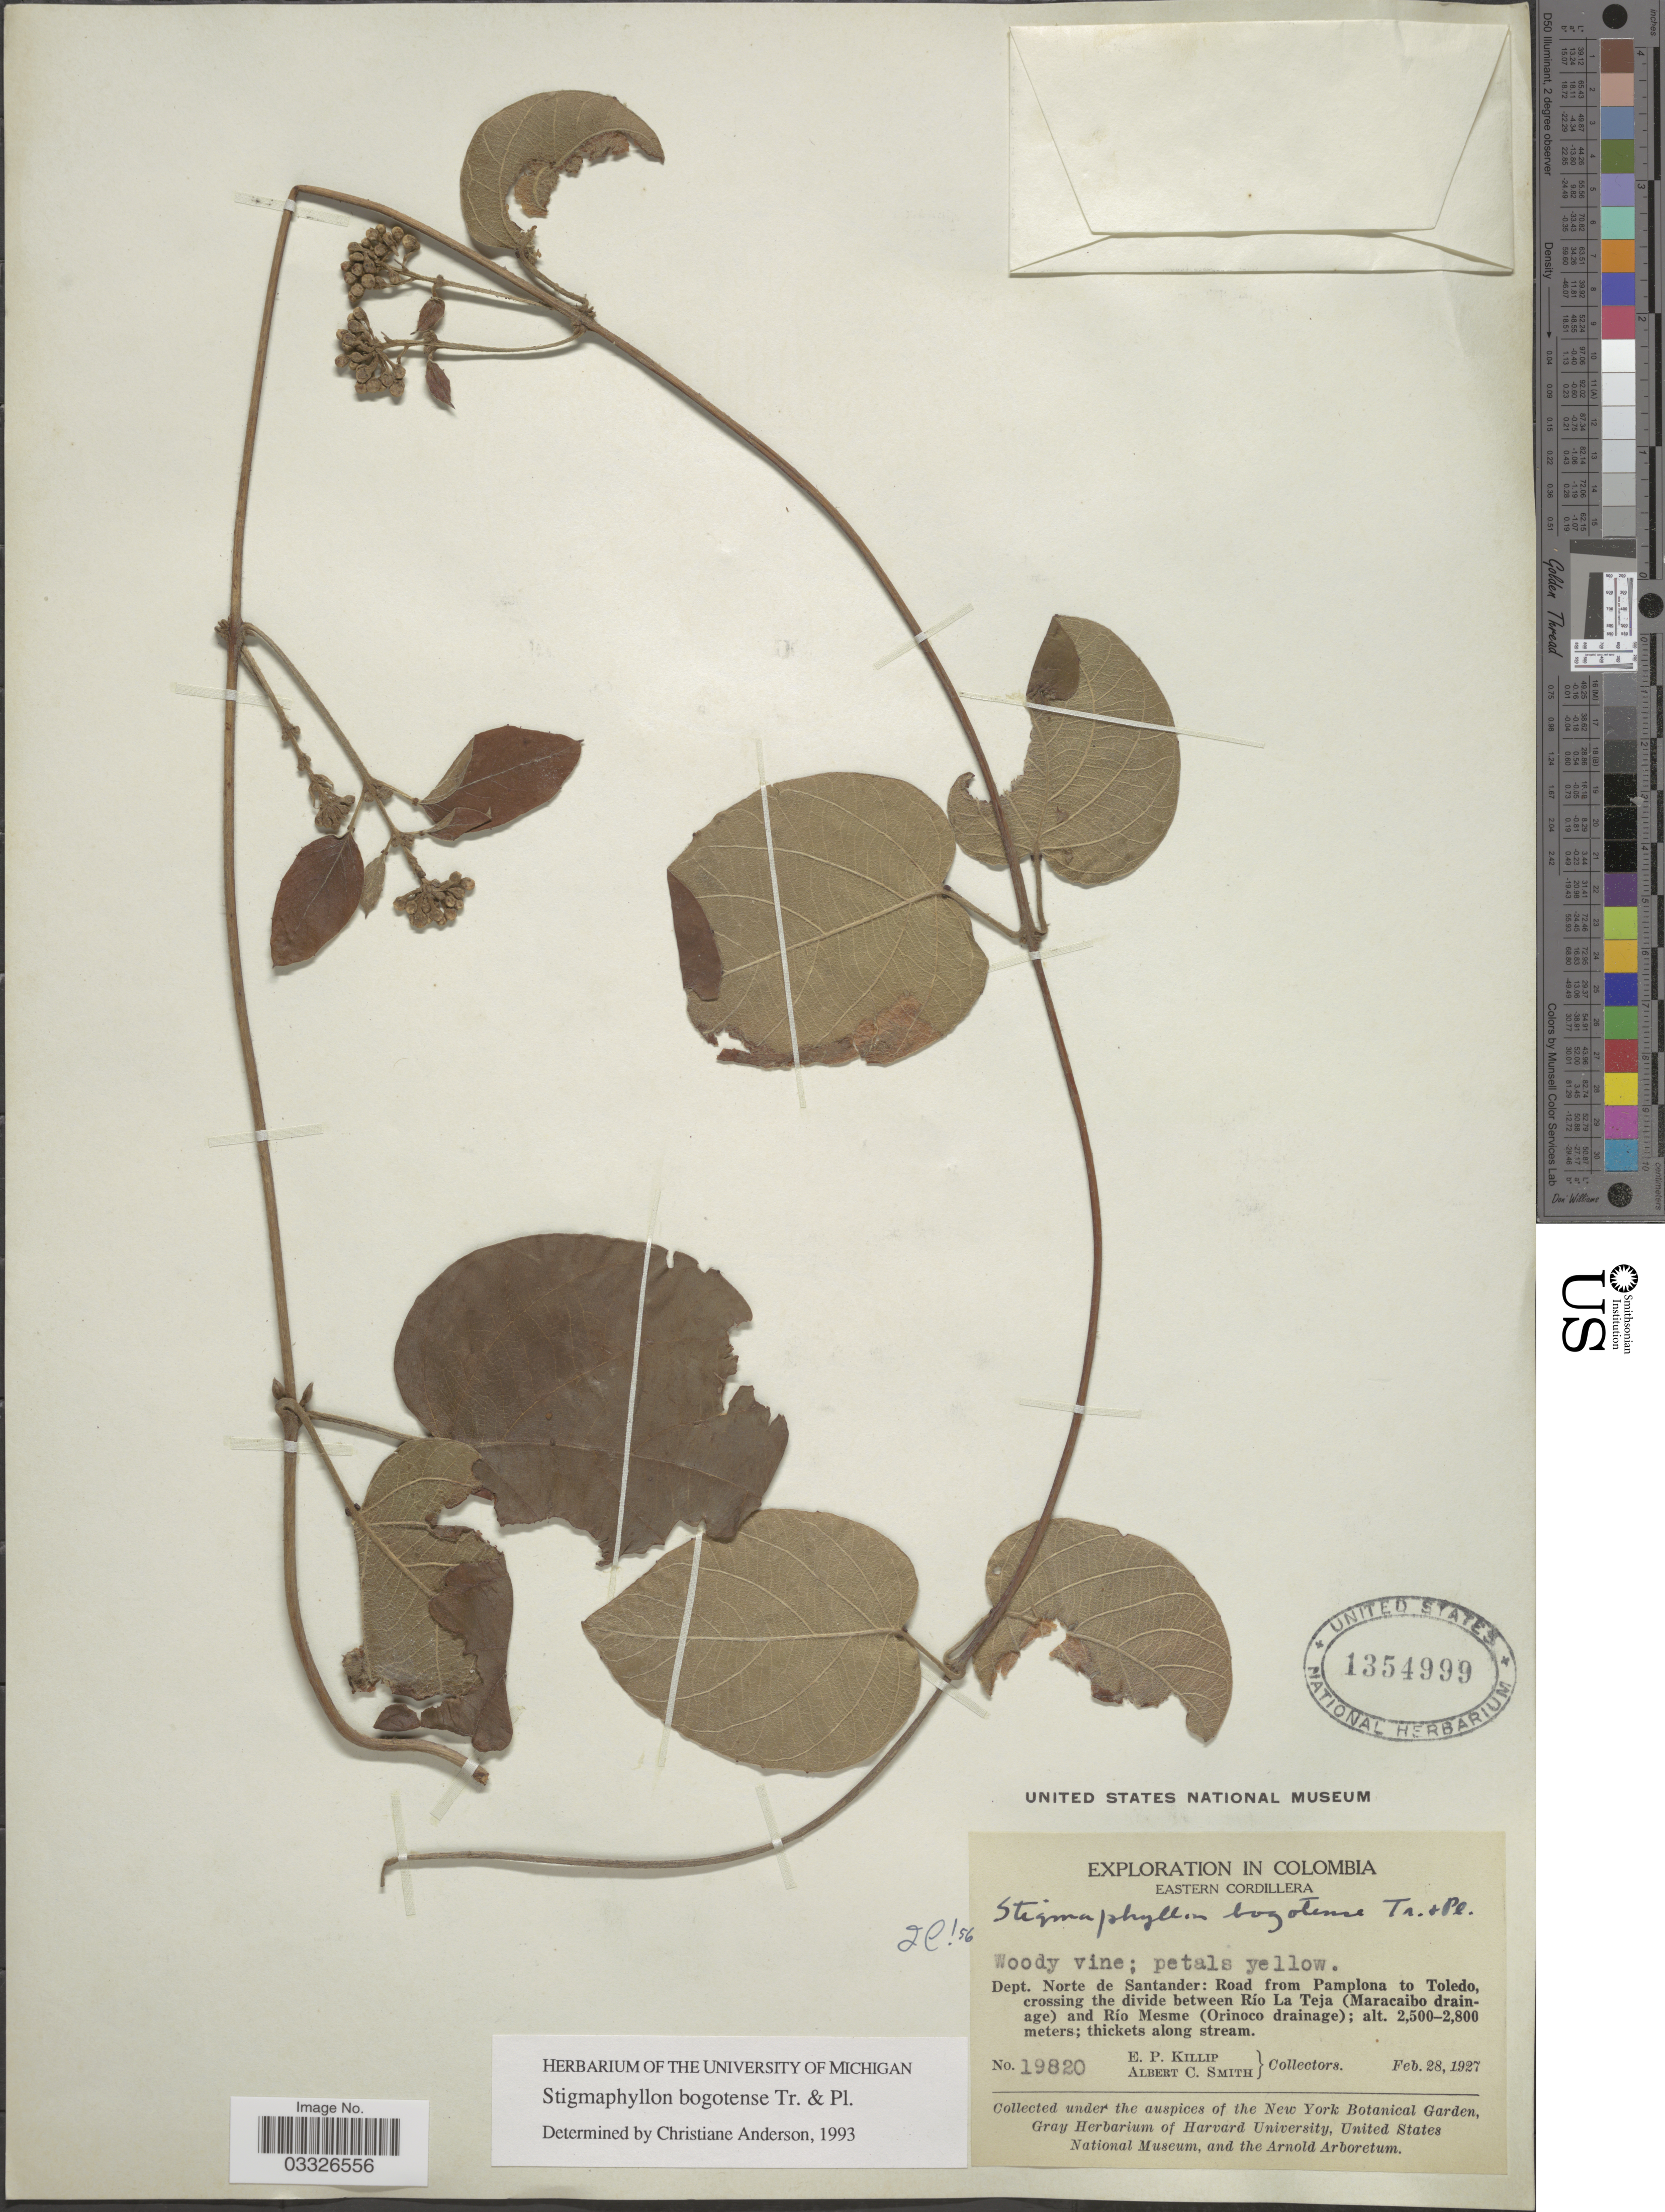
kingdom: Plantae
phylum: Tracheophyta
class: Magnoliopsida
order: Malpighiales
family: Malpighiaceae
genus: Stigmaphyllon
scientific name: Stigmaphyllon bogotense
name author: Triana & Planch.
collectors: E. P. Killip & A. C. Smith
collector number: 19820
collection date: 1927-02-28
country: Colombia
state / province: Norte de Santander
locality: Eastern Cordillera. Dept. Norte de Santander: Road from Pamplona to Toledo, crossing the divide between Río La Teja (Maracaibo drainage) and Río Mesme (Orinoco drainage).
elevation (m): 2500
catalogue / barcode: US 1354999